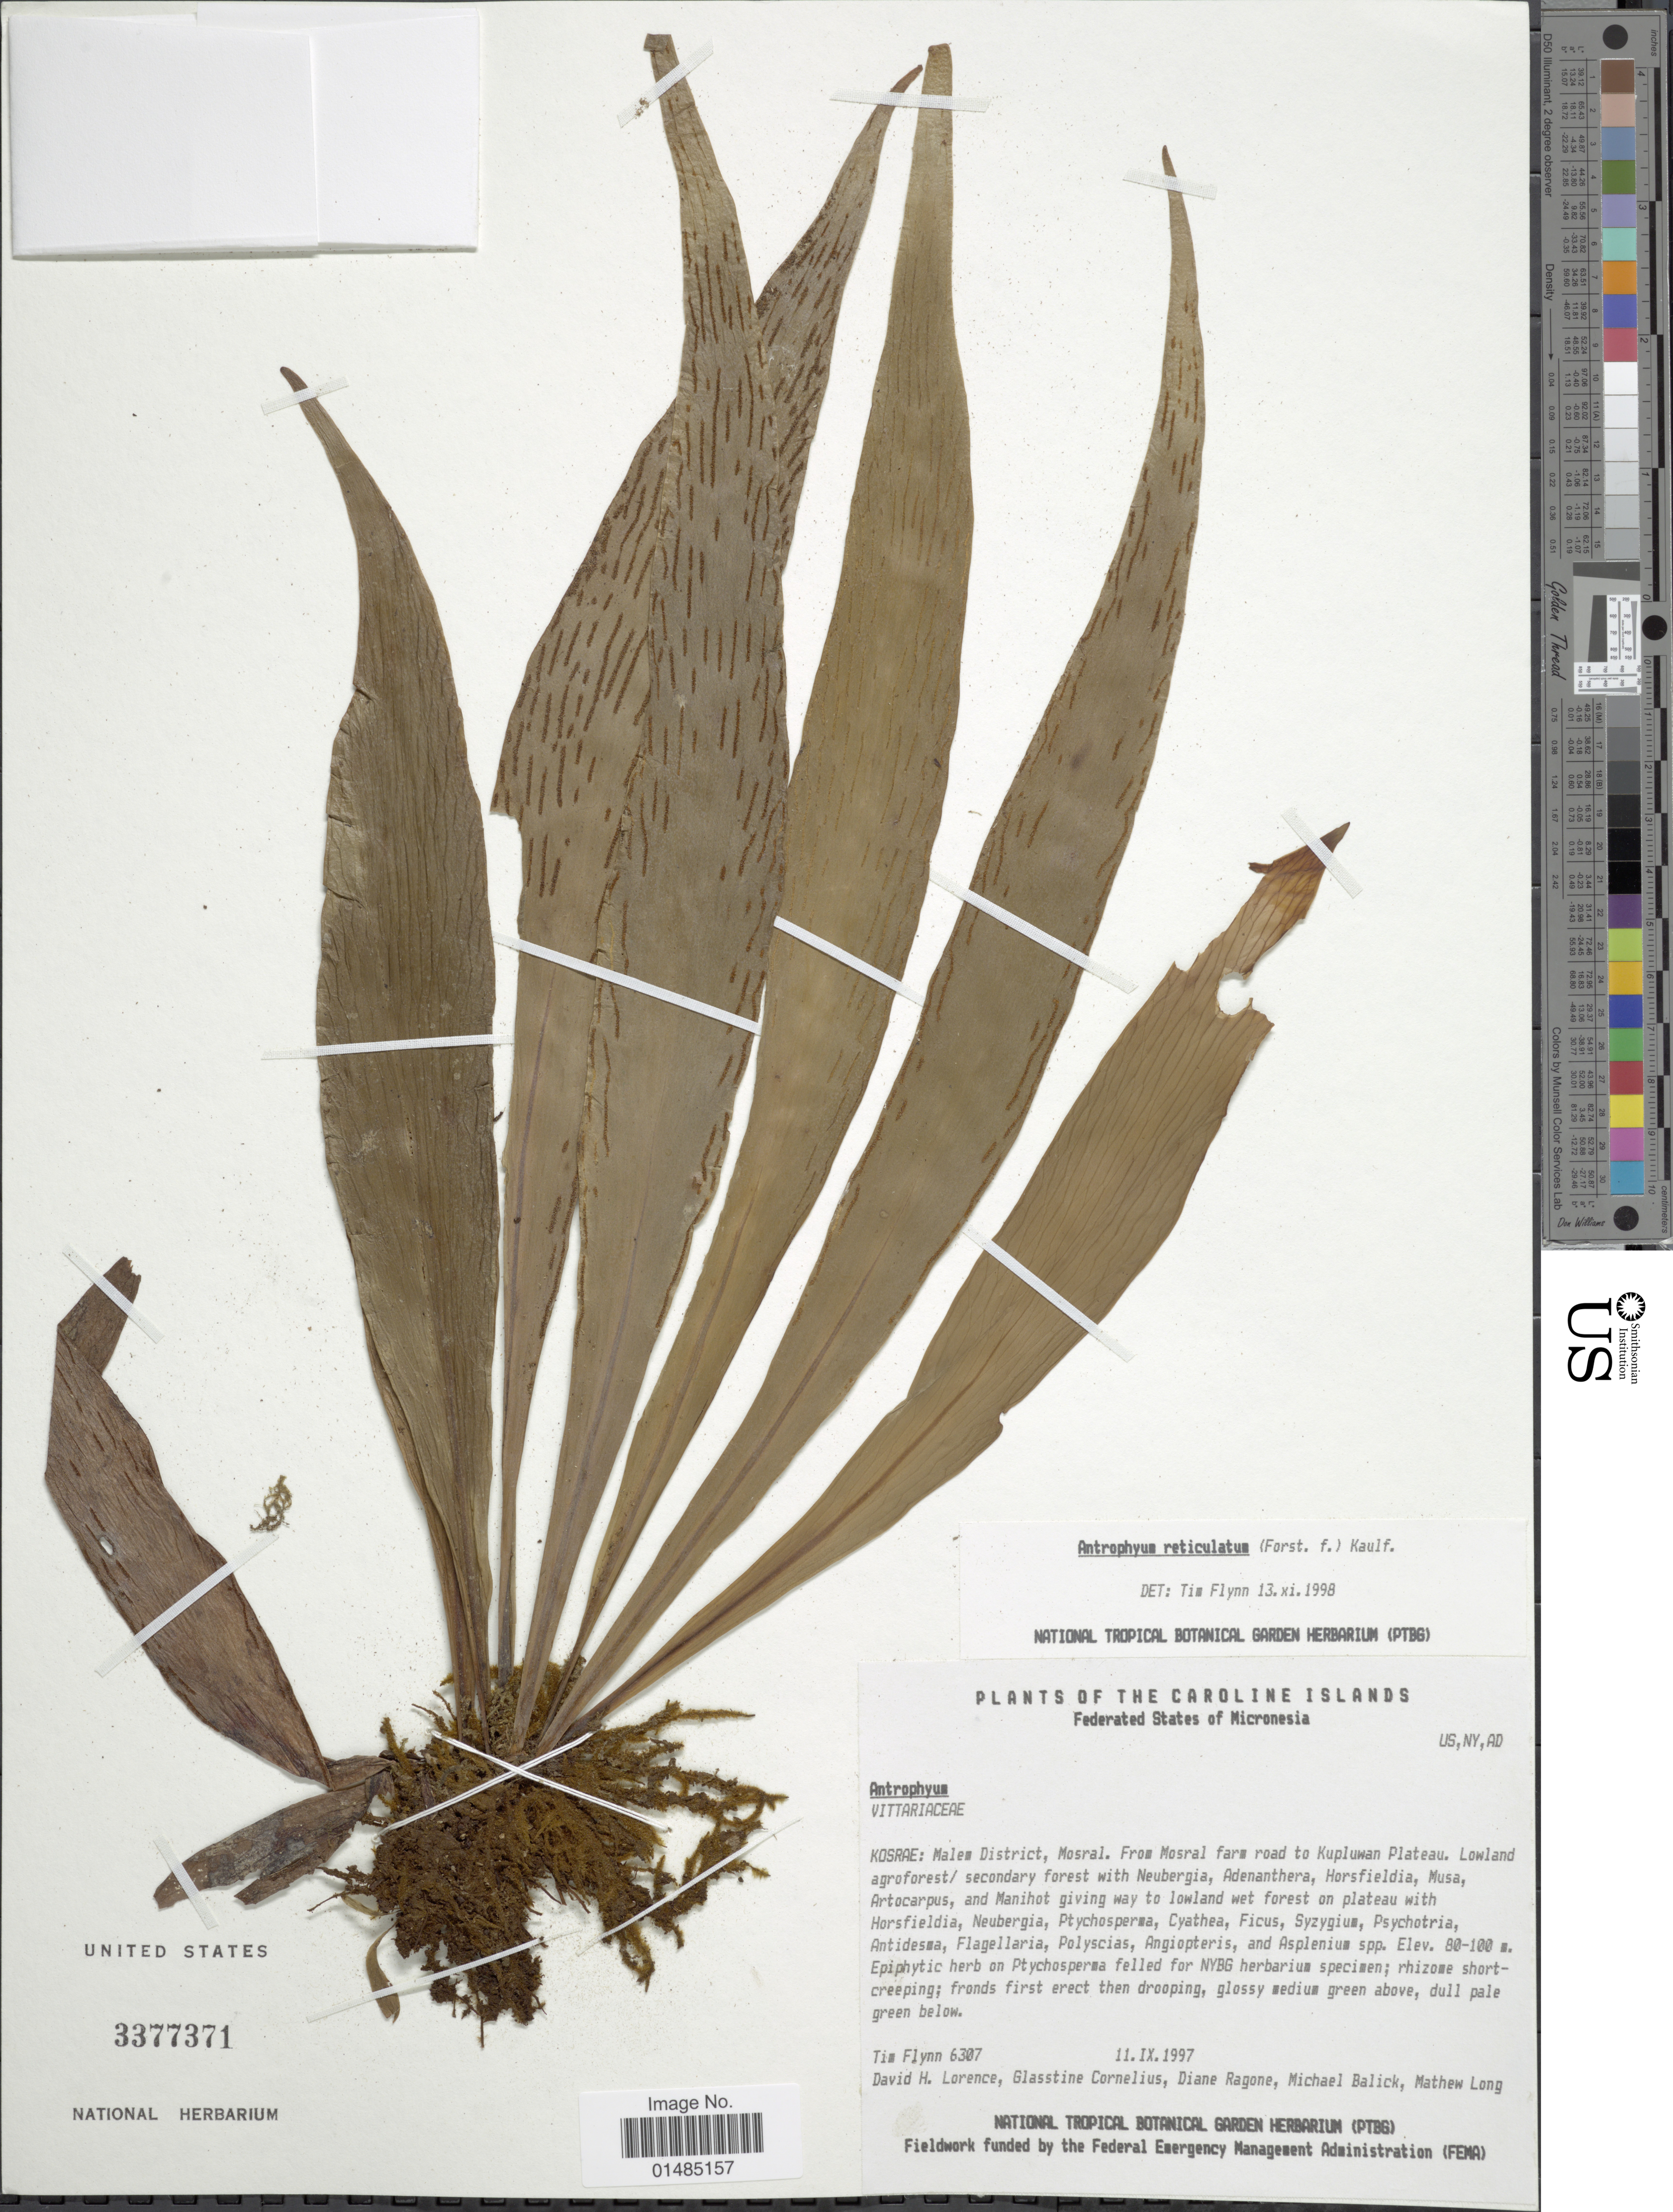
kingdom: Plantae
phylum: Tracheophyta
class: Polypodiopsida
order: Polypodiales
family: Pteridaceae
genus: Antrophyum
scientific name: Antrophyum reticulatum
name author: (G. Forst.) Kaulf.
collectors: T. W. Flynn, D. Lorence, G. Cornelius, D. Ragone & et al.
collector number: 6307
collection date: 1997-09-11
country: Micronesia, Federated States of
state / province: Kosrae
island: Kosrae [Kusaie]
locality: Kosrae: Malem District, Mosral. From Mosral farm road to Kupluwan Plateau.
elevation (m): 80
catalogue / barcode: US 3377371